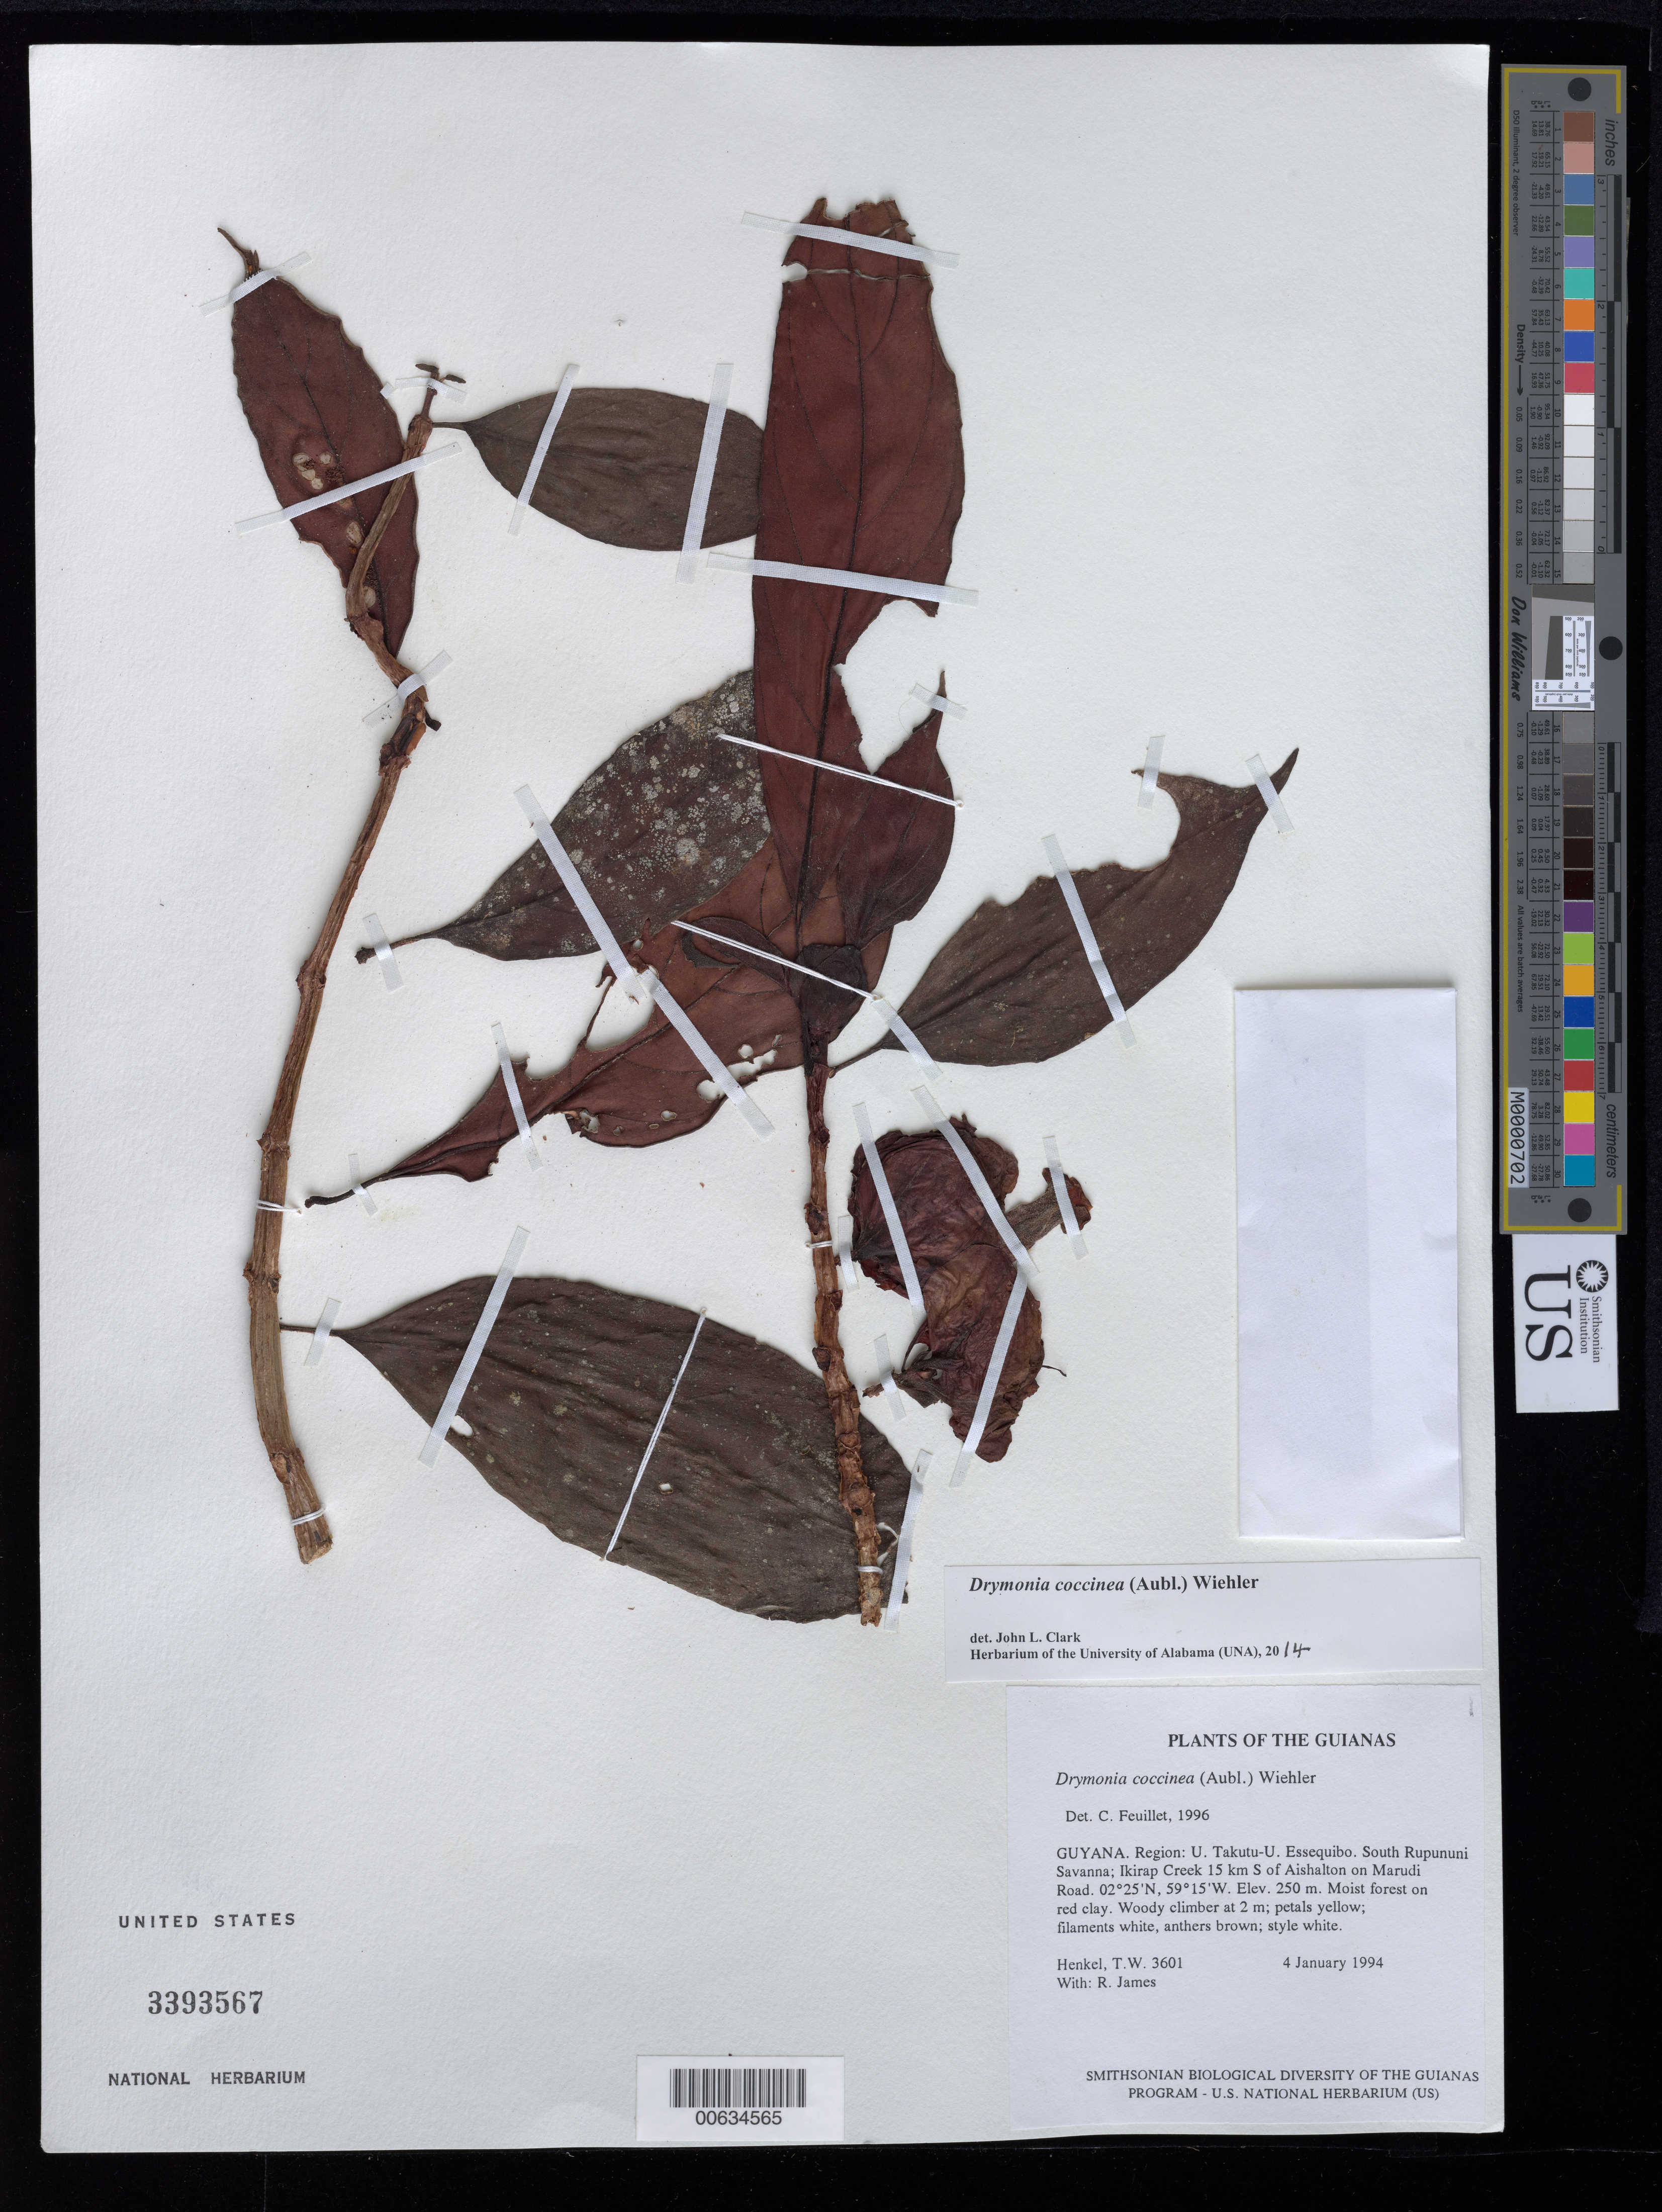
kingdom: Plantae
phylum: Tracheophyta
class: Magnoliopsida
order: Lamiales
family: Gesneriaceae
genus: Drymonia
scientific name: Drymonia coccinea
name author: (Aubl.) Wiehler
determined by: Skog, Laurence E.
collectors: T. Henkel & R. James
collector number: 3601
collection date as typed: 04 Jan 1994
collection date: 1994-01-04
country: Guyana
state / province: U. Takutu-U. Essequibo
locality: South Rupununi Savanna; Ikirap Creek 15 km S of Aishalton on Marudi Road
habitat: Moist forest on red clay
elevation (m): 250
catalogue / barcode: US 3393567